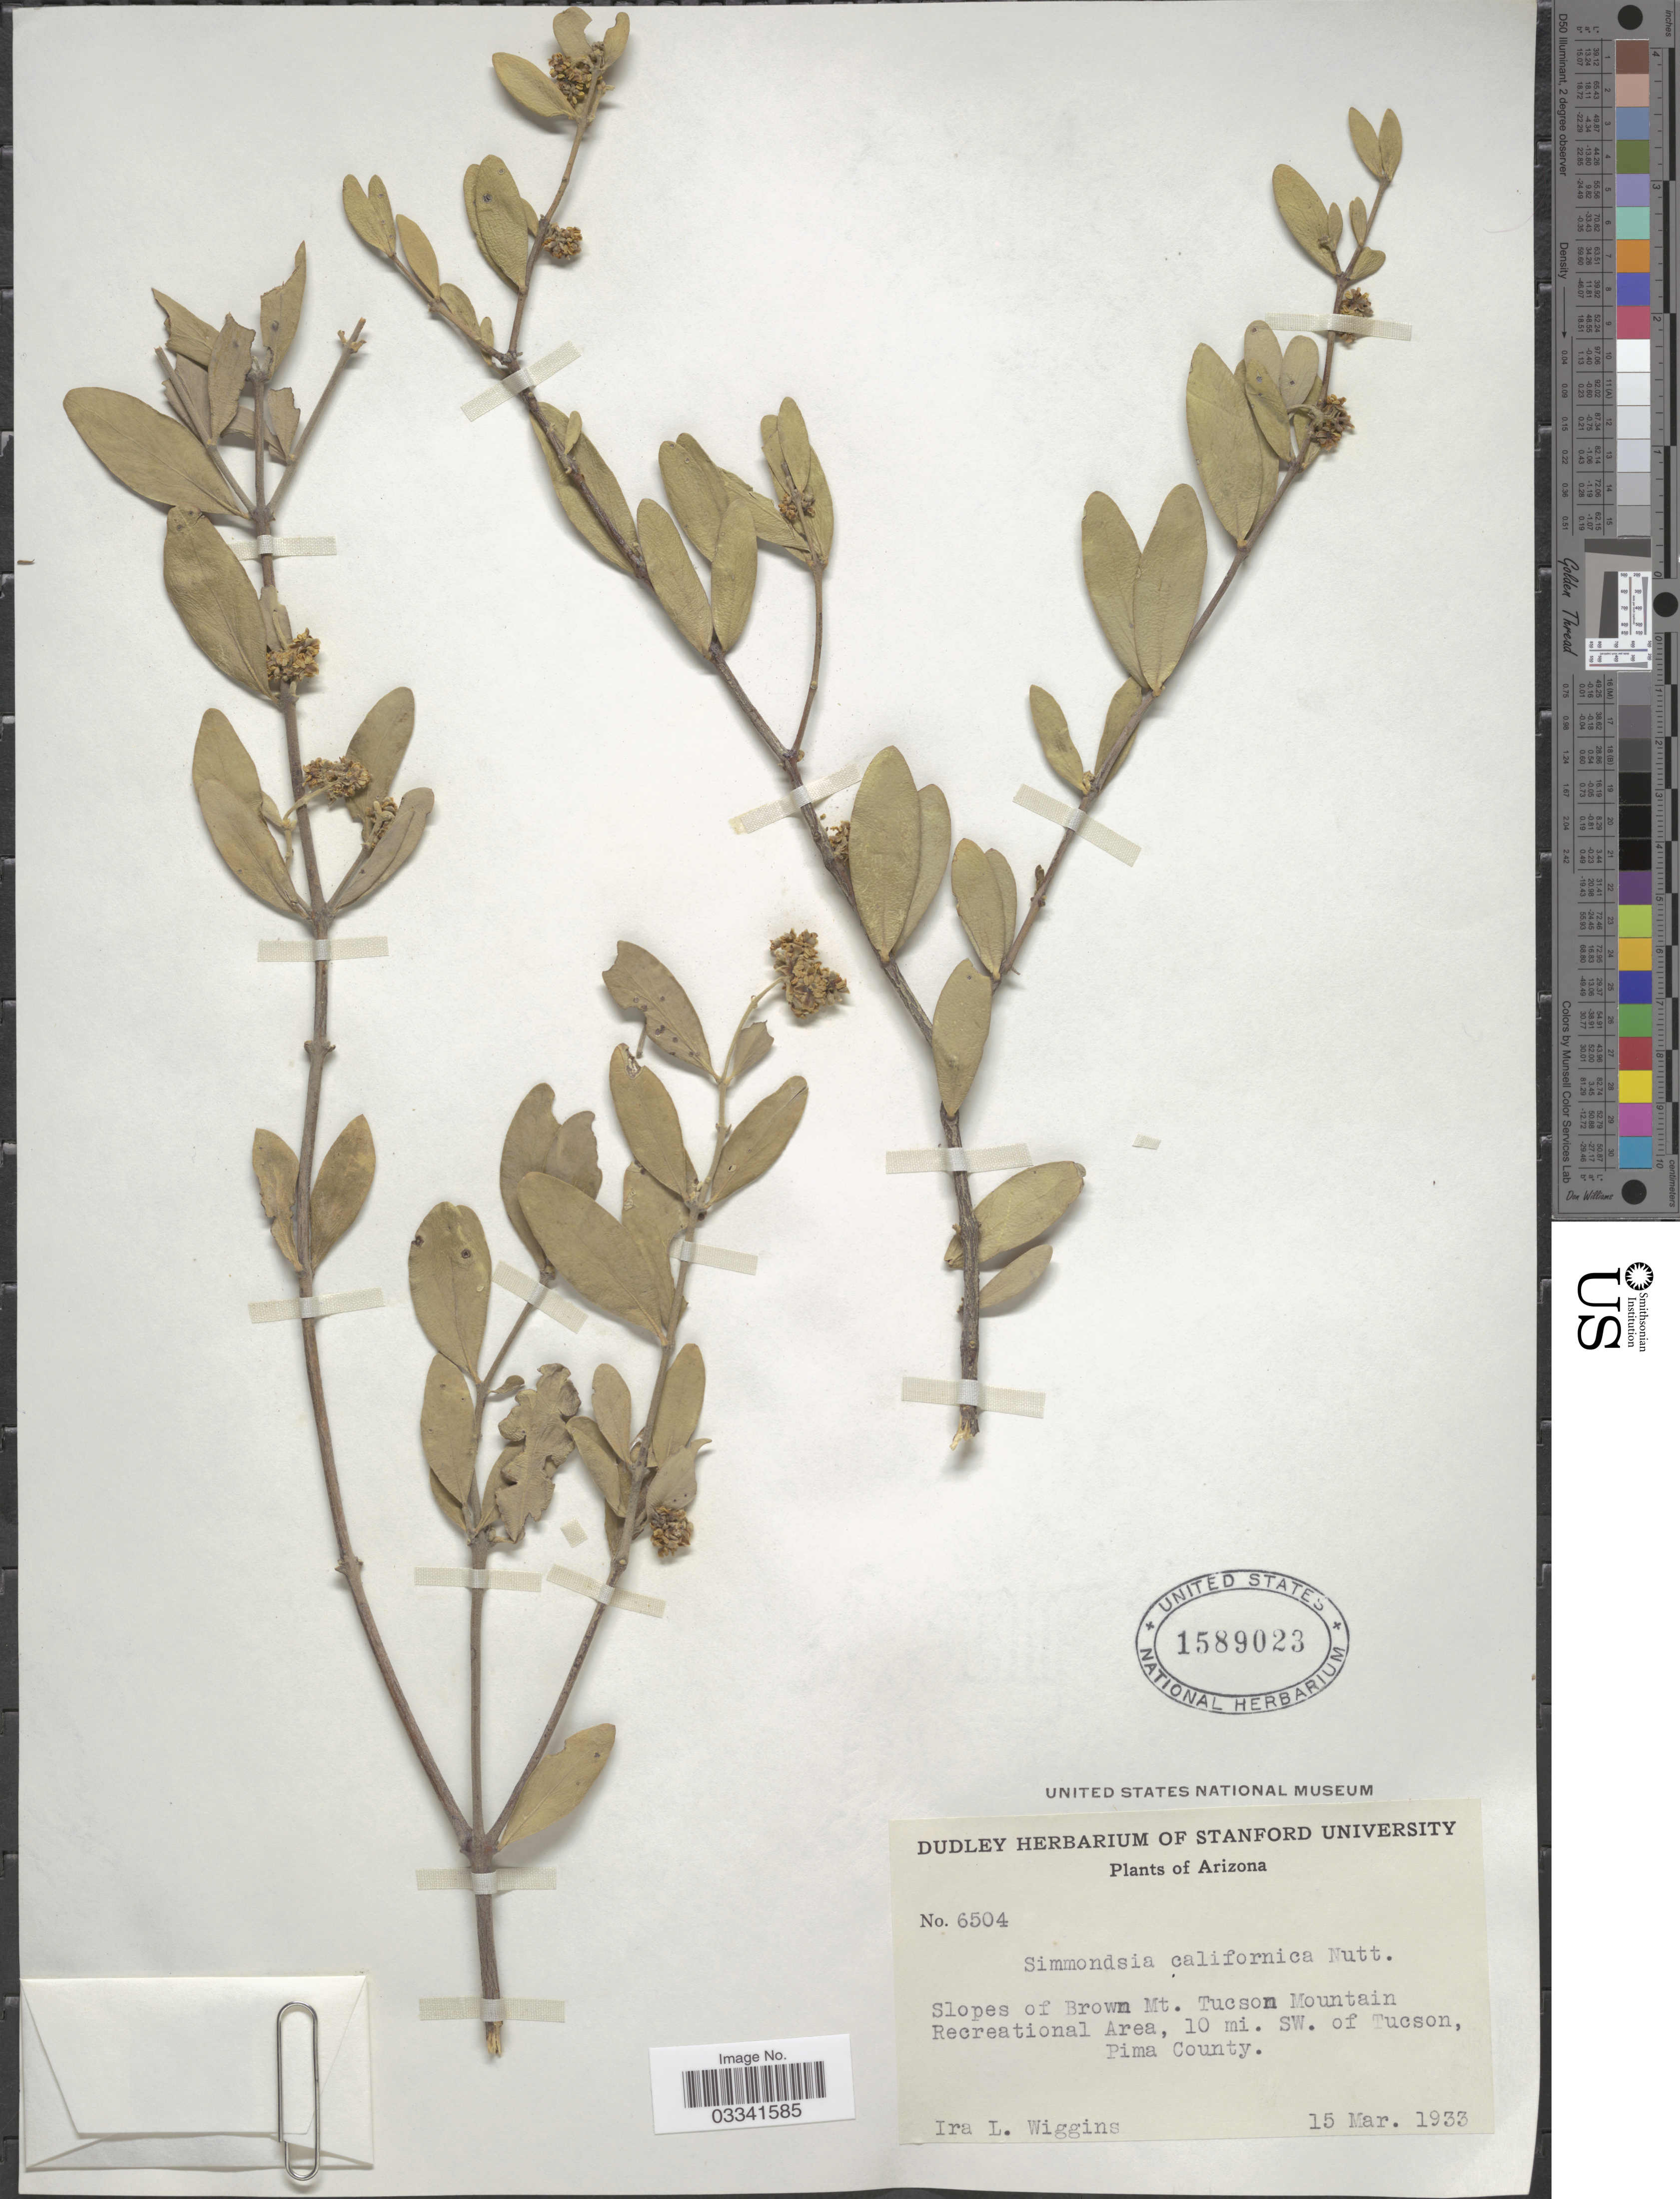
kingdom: Plantae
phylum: Tracheophyta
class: Magnoliopsida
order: Caryophyllales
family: Simmondsiaceae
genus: Simmondsia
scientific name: Simmondsia chinensis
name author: (Link) C.K. Schneid.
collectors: I. L. Wiggins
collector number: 6504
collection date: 1933-03-15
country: United States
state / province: Arizona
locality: Slopes of Brown Mt. Tucson Mountain Recreational Area, 10 mi. SW. of Tucson, Pima County.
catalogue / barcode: US 1589023